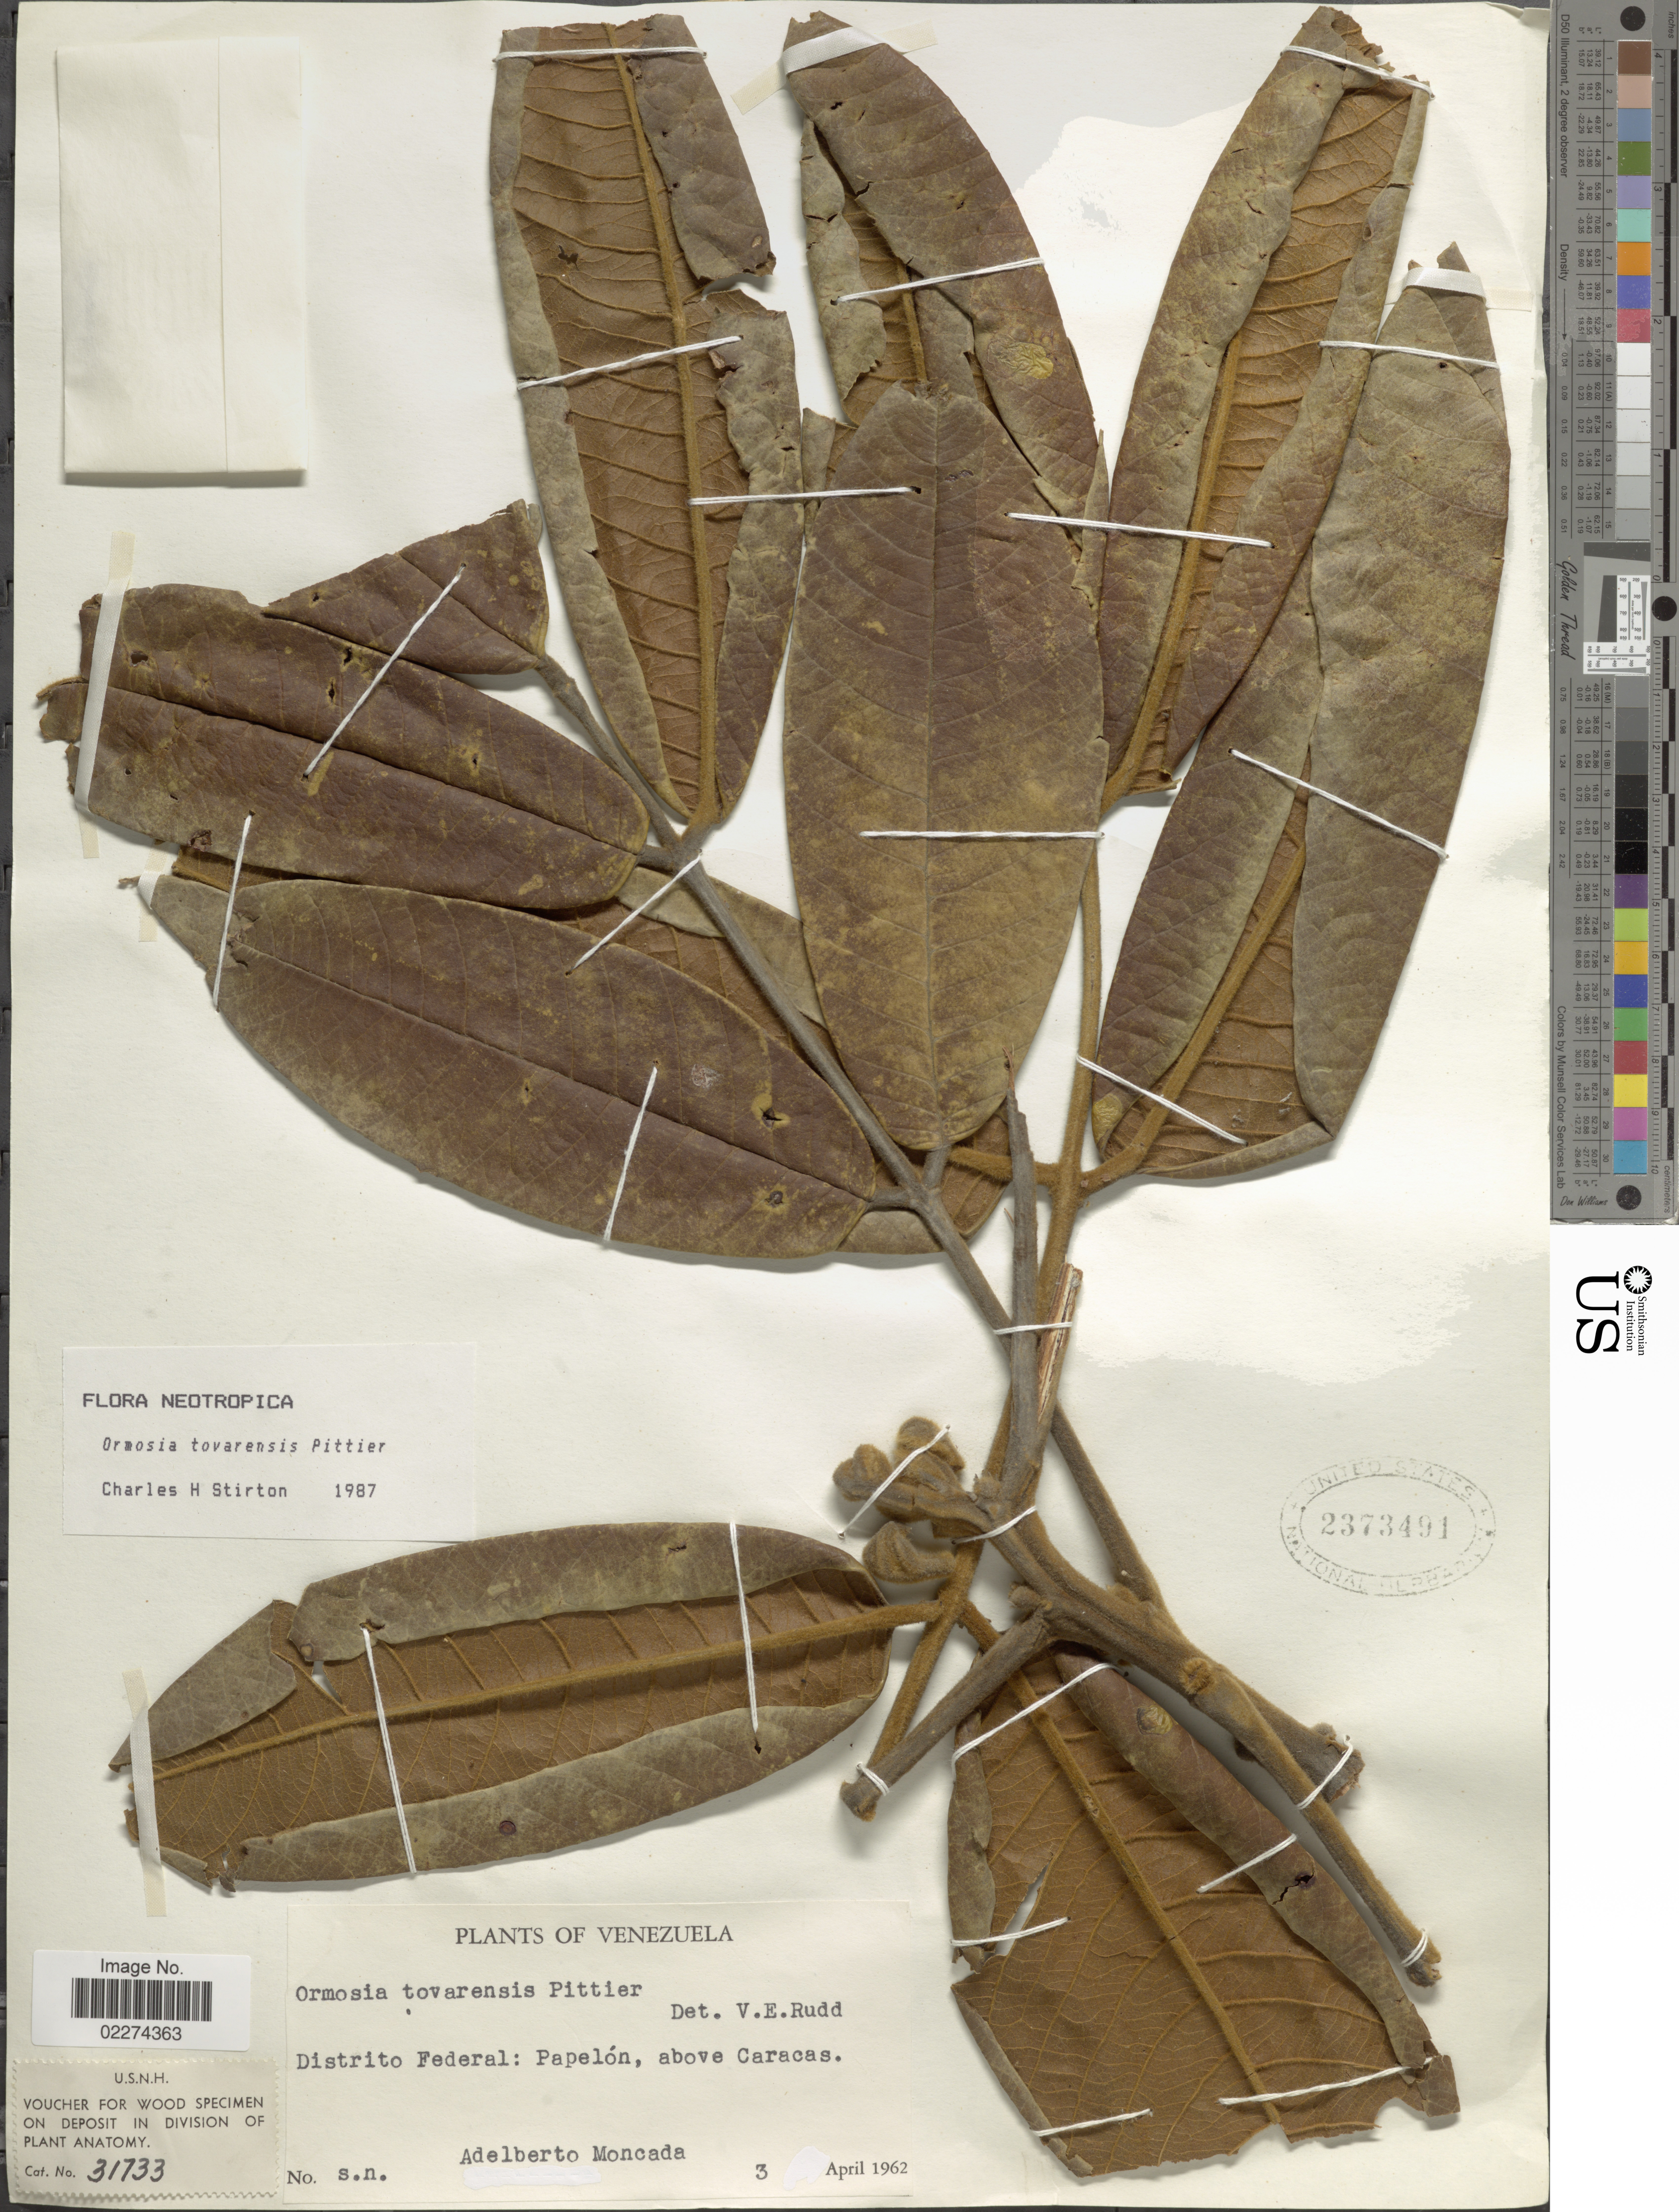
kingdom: Plantae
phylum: Tracheophyta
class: Magnoliopsida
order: Fabales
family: Fabaceae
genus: Ormosia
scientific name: Ormosia tovarensis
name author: Pittier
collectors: A. Moncada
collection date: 1962-04-03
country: Venezuela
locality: Distrito Federal: Papelon, above Caracas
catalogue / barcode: US 2373491